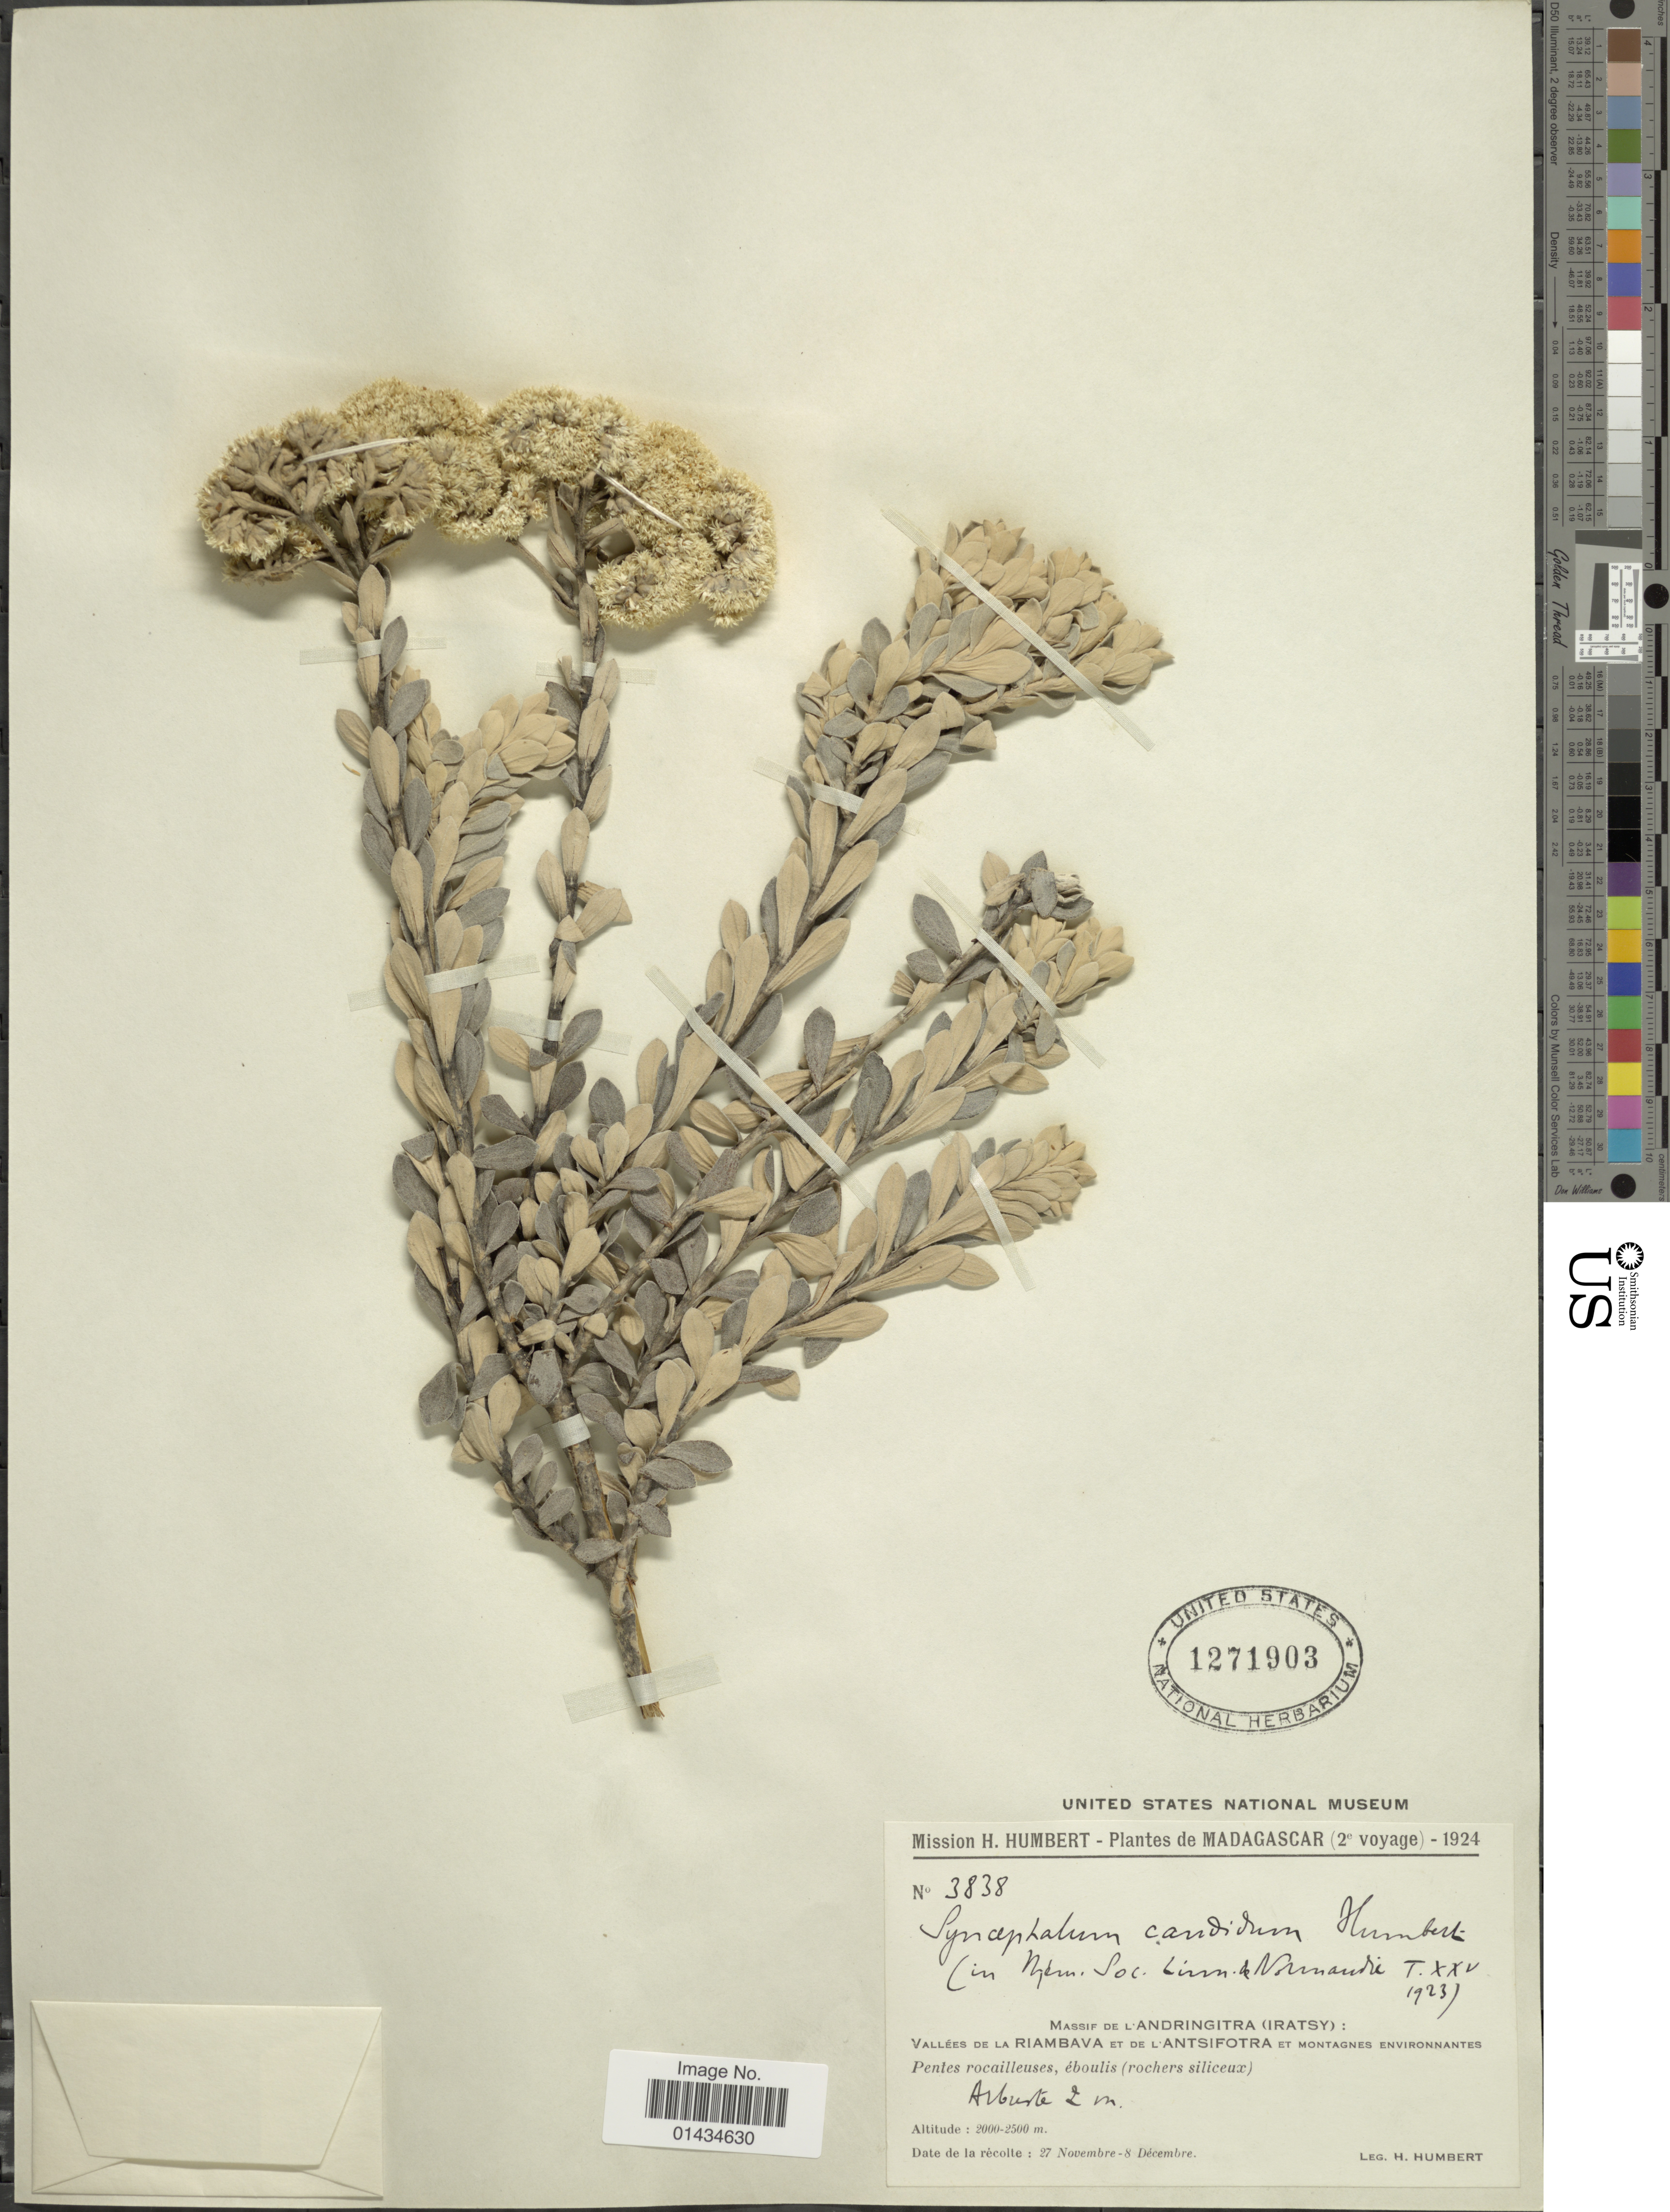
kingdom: Plantae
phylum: Tracheophyta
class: Magnoliopsida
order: Asterales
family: Asteraceae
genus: Syncephalum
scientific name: Syncephalum candidum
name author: Humbert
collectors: H. Humbert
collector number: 3838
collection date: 1924-11-27/1924-12-08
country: Madagascar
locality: Madagascar (2e voyage) massif de l'Andringitra (Iratsy) vallées de la Riambava et de l'Antisifotra et Montagnes environnantes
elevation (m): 2000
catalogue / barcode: US 1271903